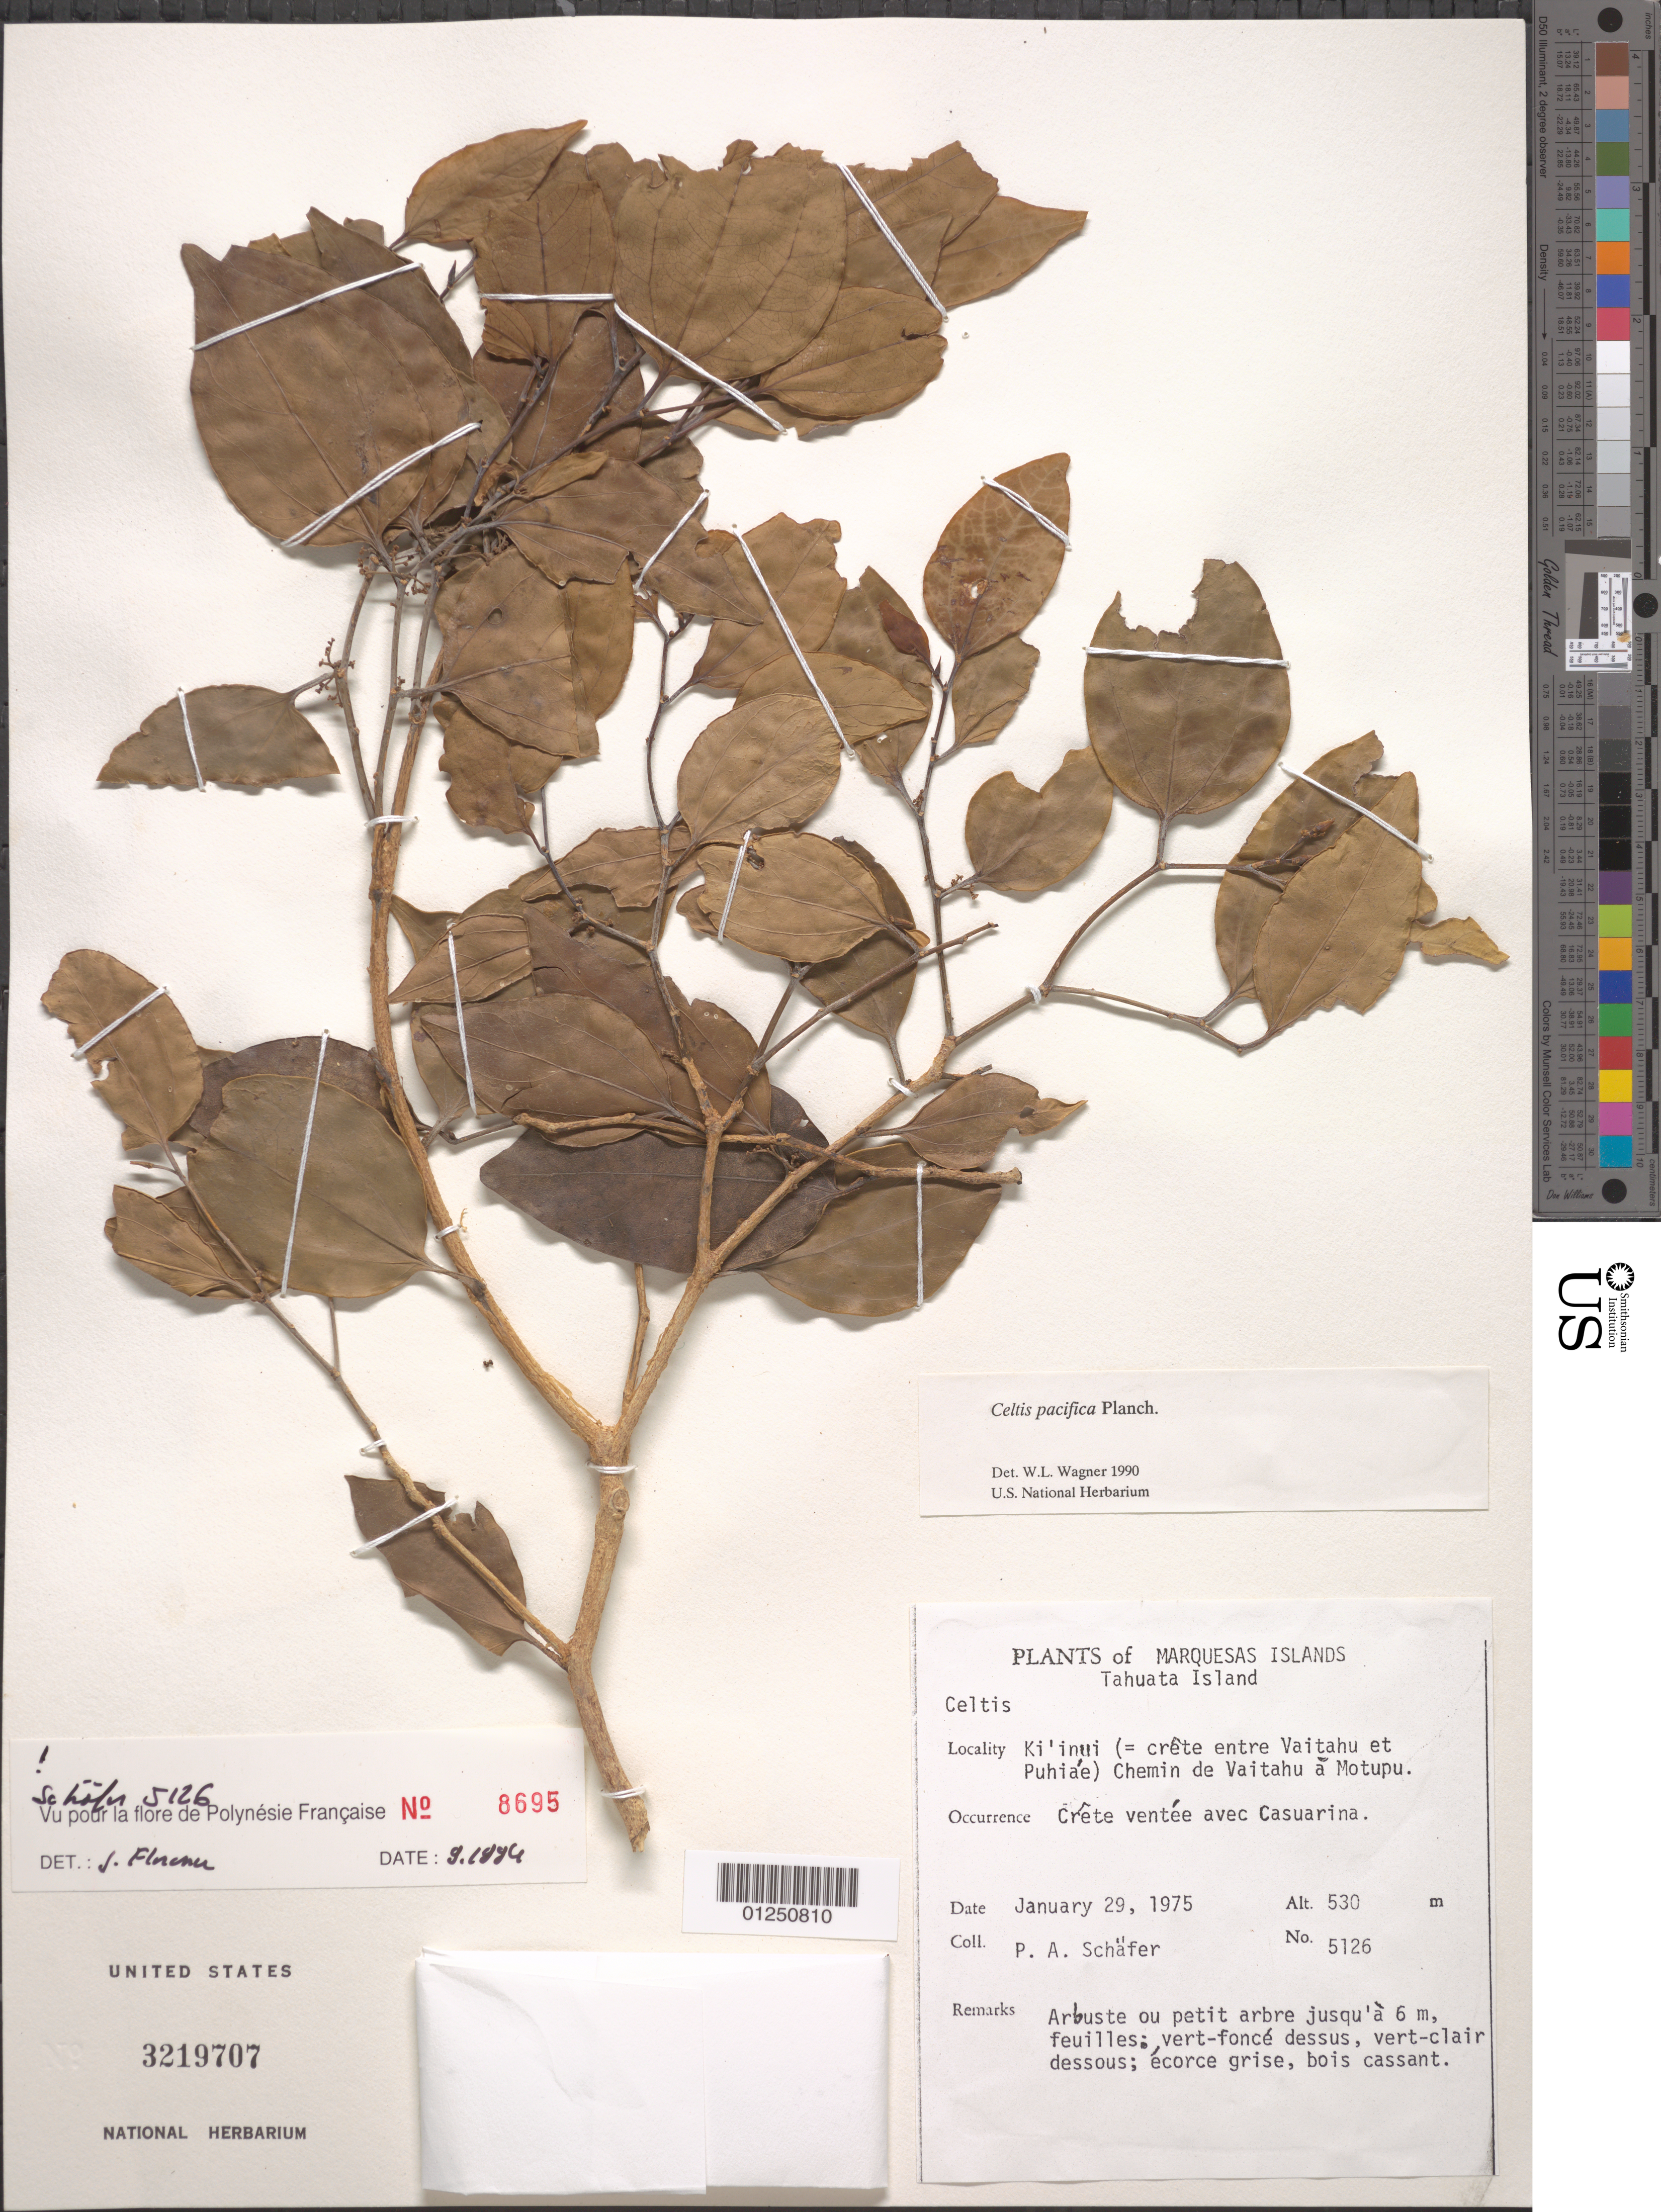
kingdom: Plantae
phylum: Tracheophyta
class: Magnoliopsida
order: Rosales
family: Cannabaceae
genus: Celtis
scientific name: Celtis pacifica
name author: Planch.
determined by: Wagner, W. L., (BOT), Smithsonian Institution - National Museum of Natural History (UNITED STATES)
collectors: P. A. Schäfer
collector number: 5126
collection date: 1975-01-29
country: French Polynesia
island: Tahuata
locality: Ki'inui (=crête entre Vaitahu et Puhia'e) Chemin de Vaitahu à Motupu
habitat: Crête ventée avec Casuarina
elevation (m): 530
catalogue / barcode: US 3219707